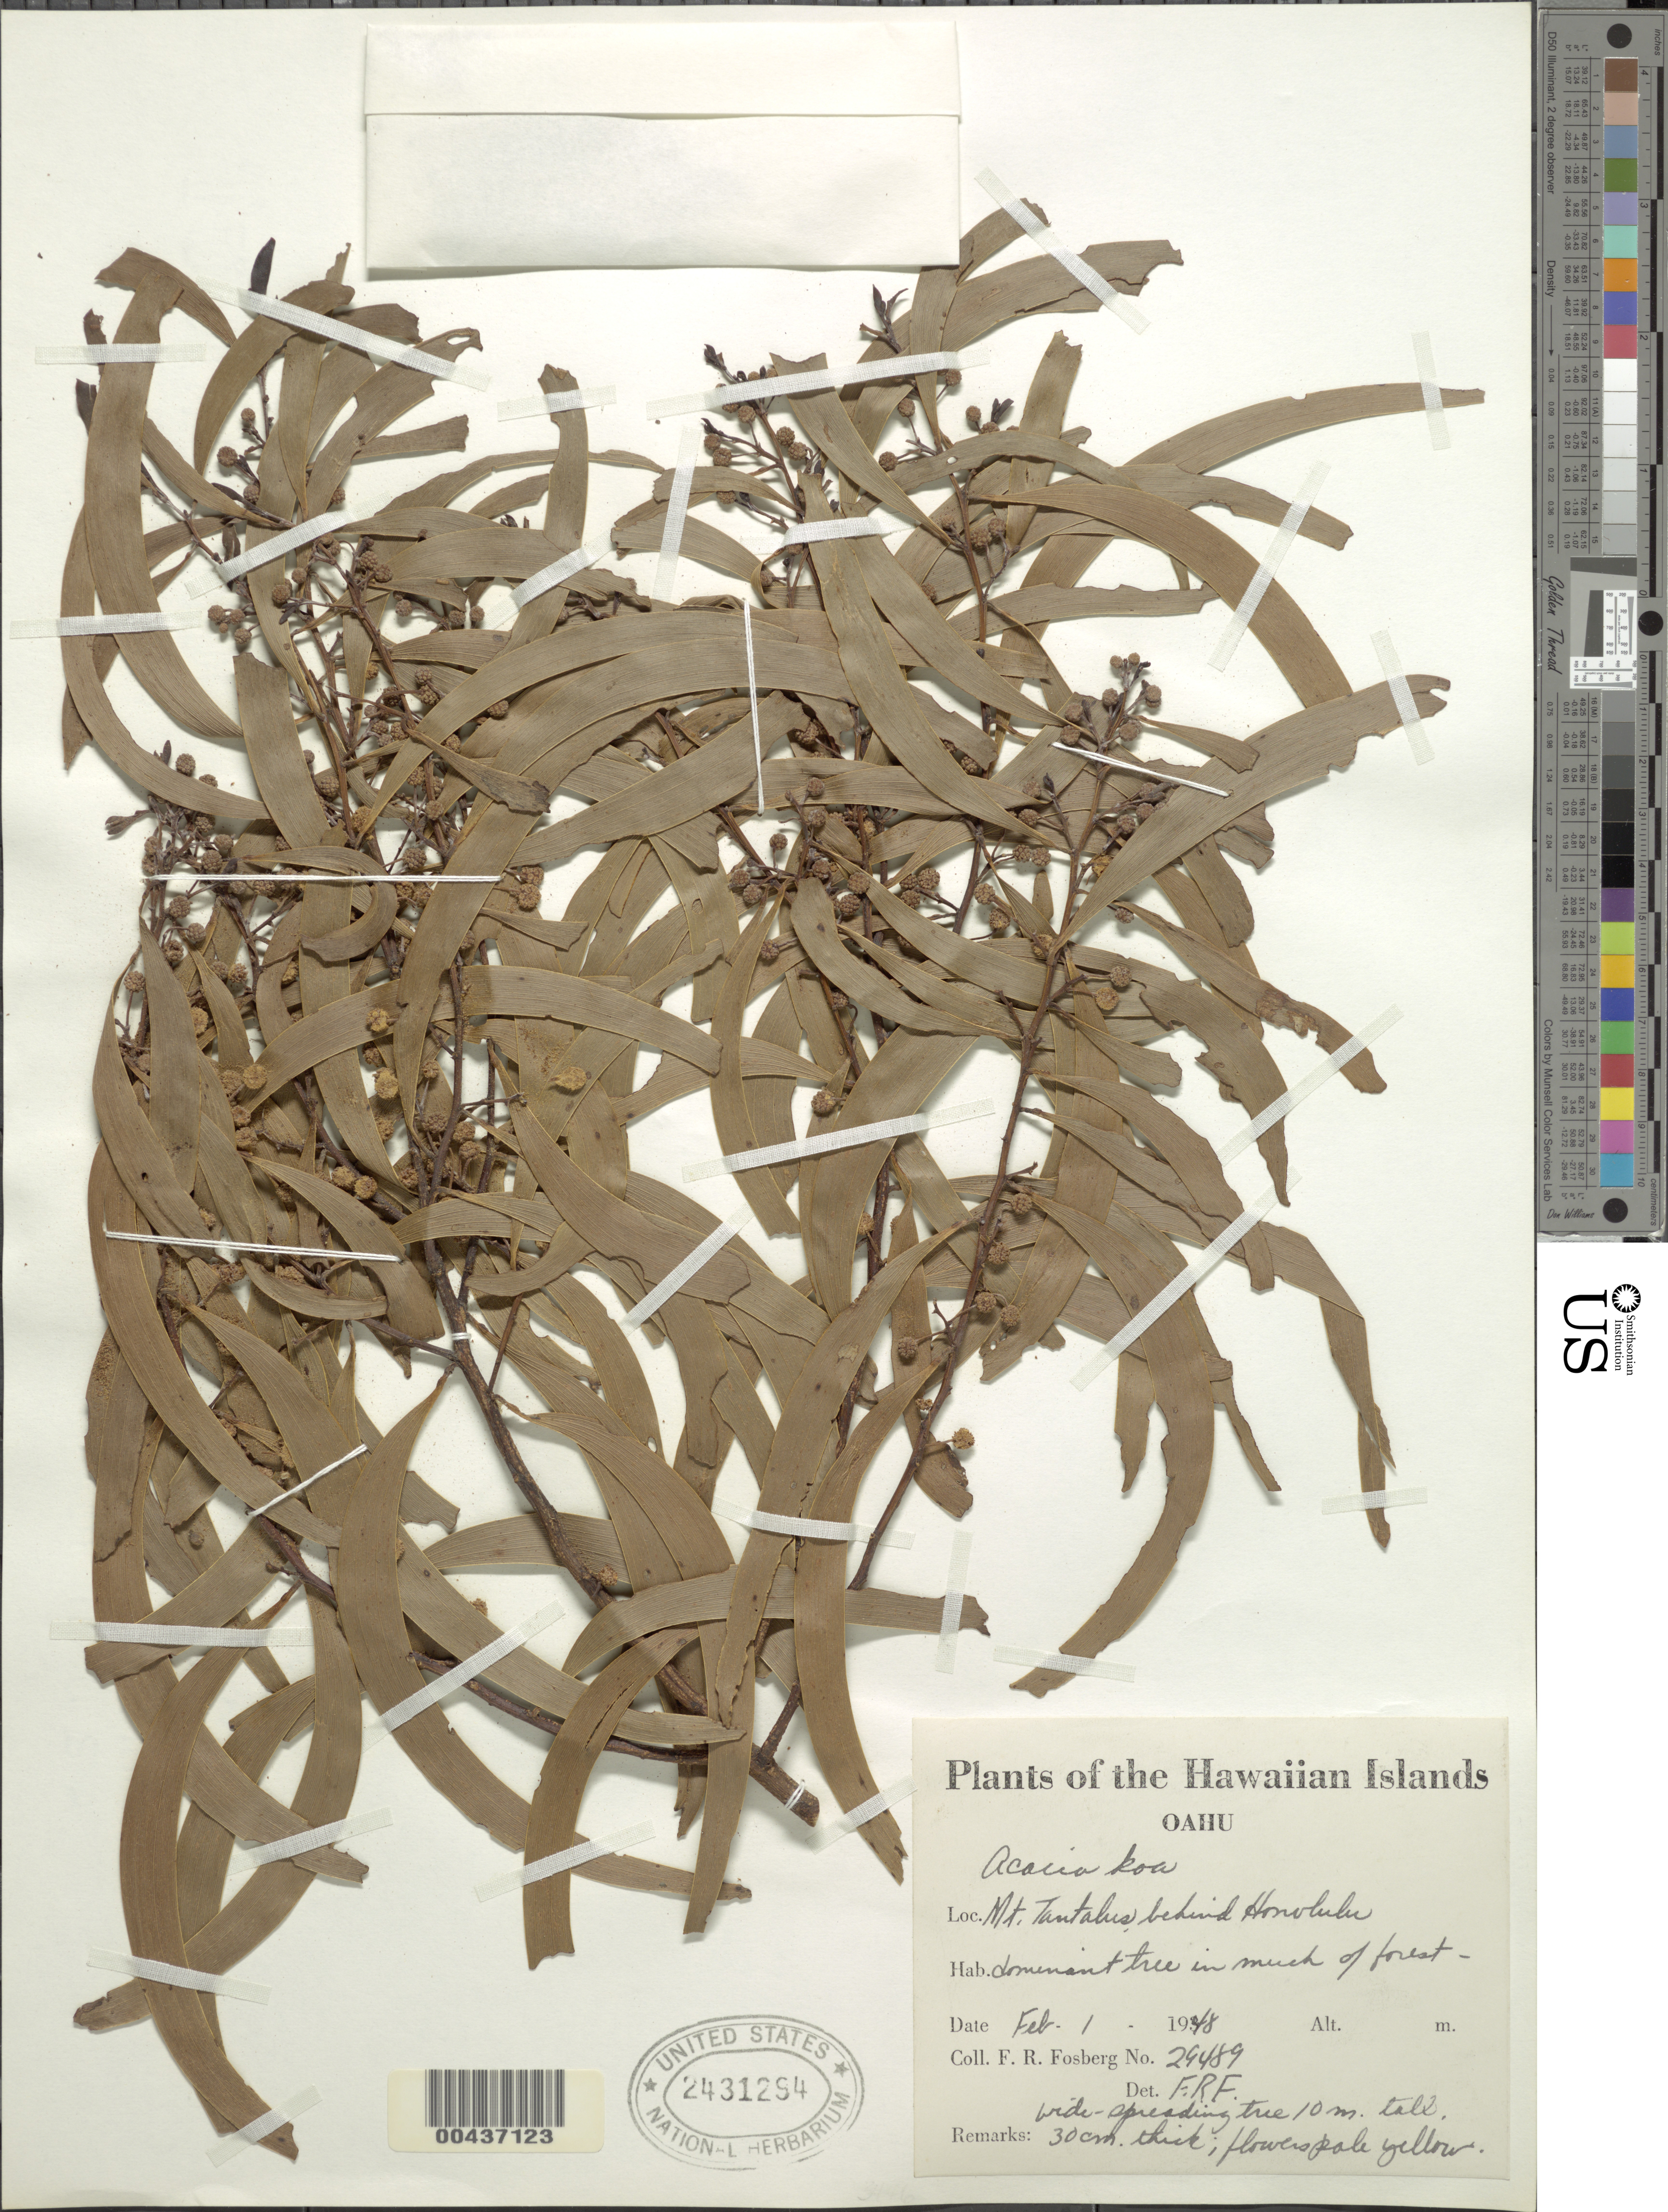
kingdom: Plantae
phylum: Tracheophyta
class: Magnoliopsida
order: Fabales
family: Fabaceae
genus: Acacia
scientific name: Acacia koa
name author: A. Gray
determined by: Fosberg, F. R.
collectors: F. R. Fosberg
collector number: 29489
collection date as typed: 1 Feb 1948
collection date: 1948-02-01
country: United States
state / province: Hawaii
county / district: Honolulu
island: Oahu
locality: Mount Tantalus, behind Honolulu, Oahu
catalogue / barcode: US 2431294